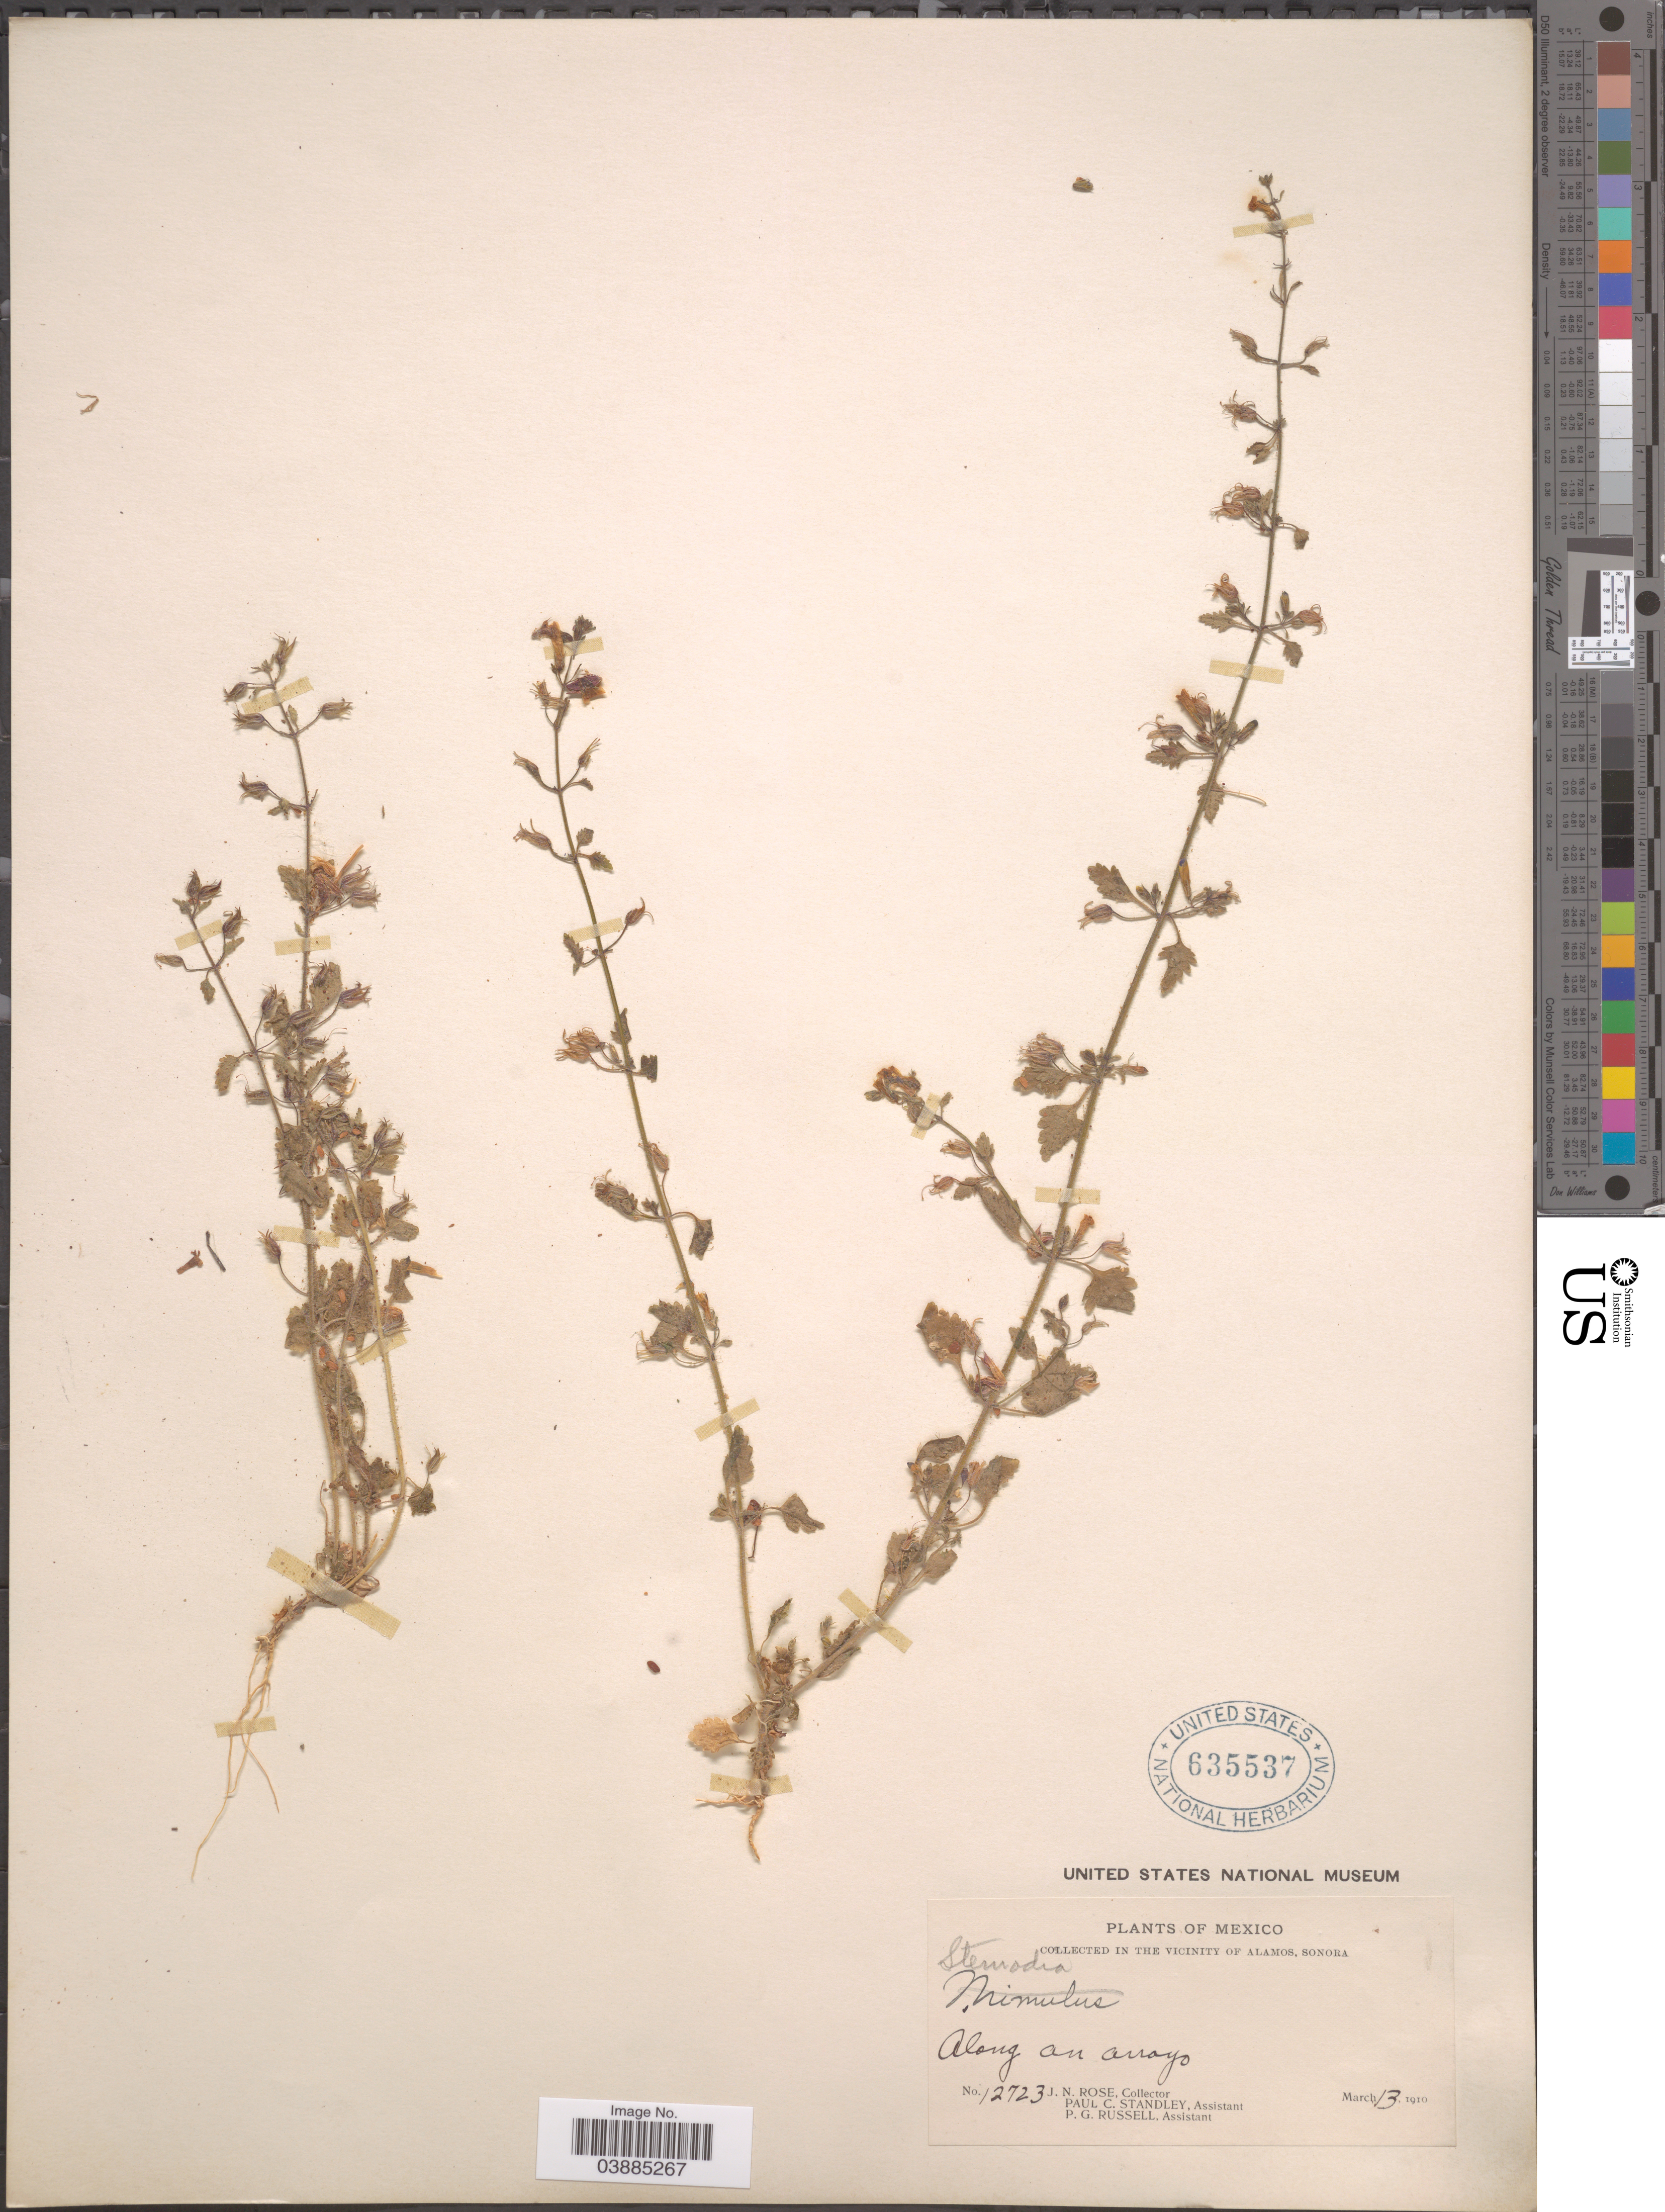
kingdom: Plantae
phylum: Tracheophyta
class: Magnoliopsida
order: Lamiales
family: Plantaginaceae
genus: Stemodia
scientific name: Stemodia parviflora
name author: W.T. Aiton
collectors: J. N. Rose, P. C. Standley & P. G. Russell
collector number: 12723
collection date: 1910-03-13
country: Mexico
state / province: Sonora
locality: In the vicinity of Alamos. Along an arroyo.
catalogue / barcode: US 635537